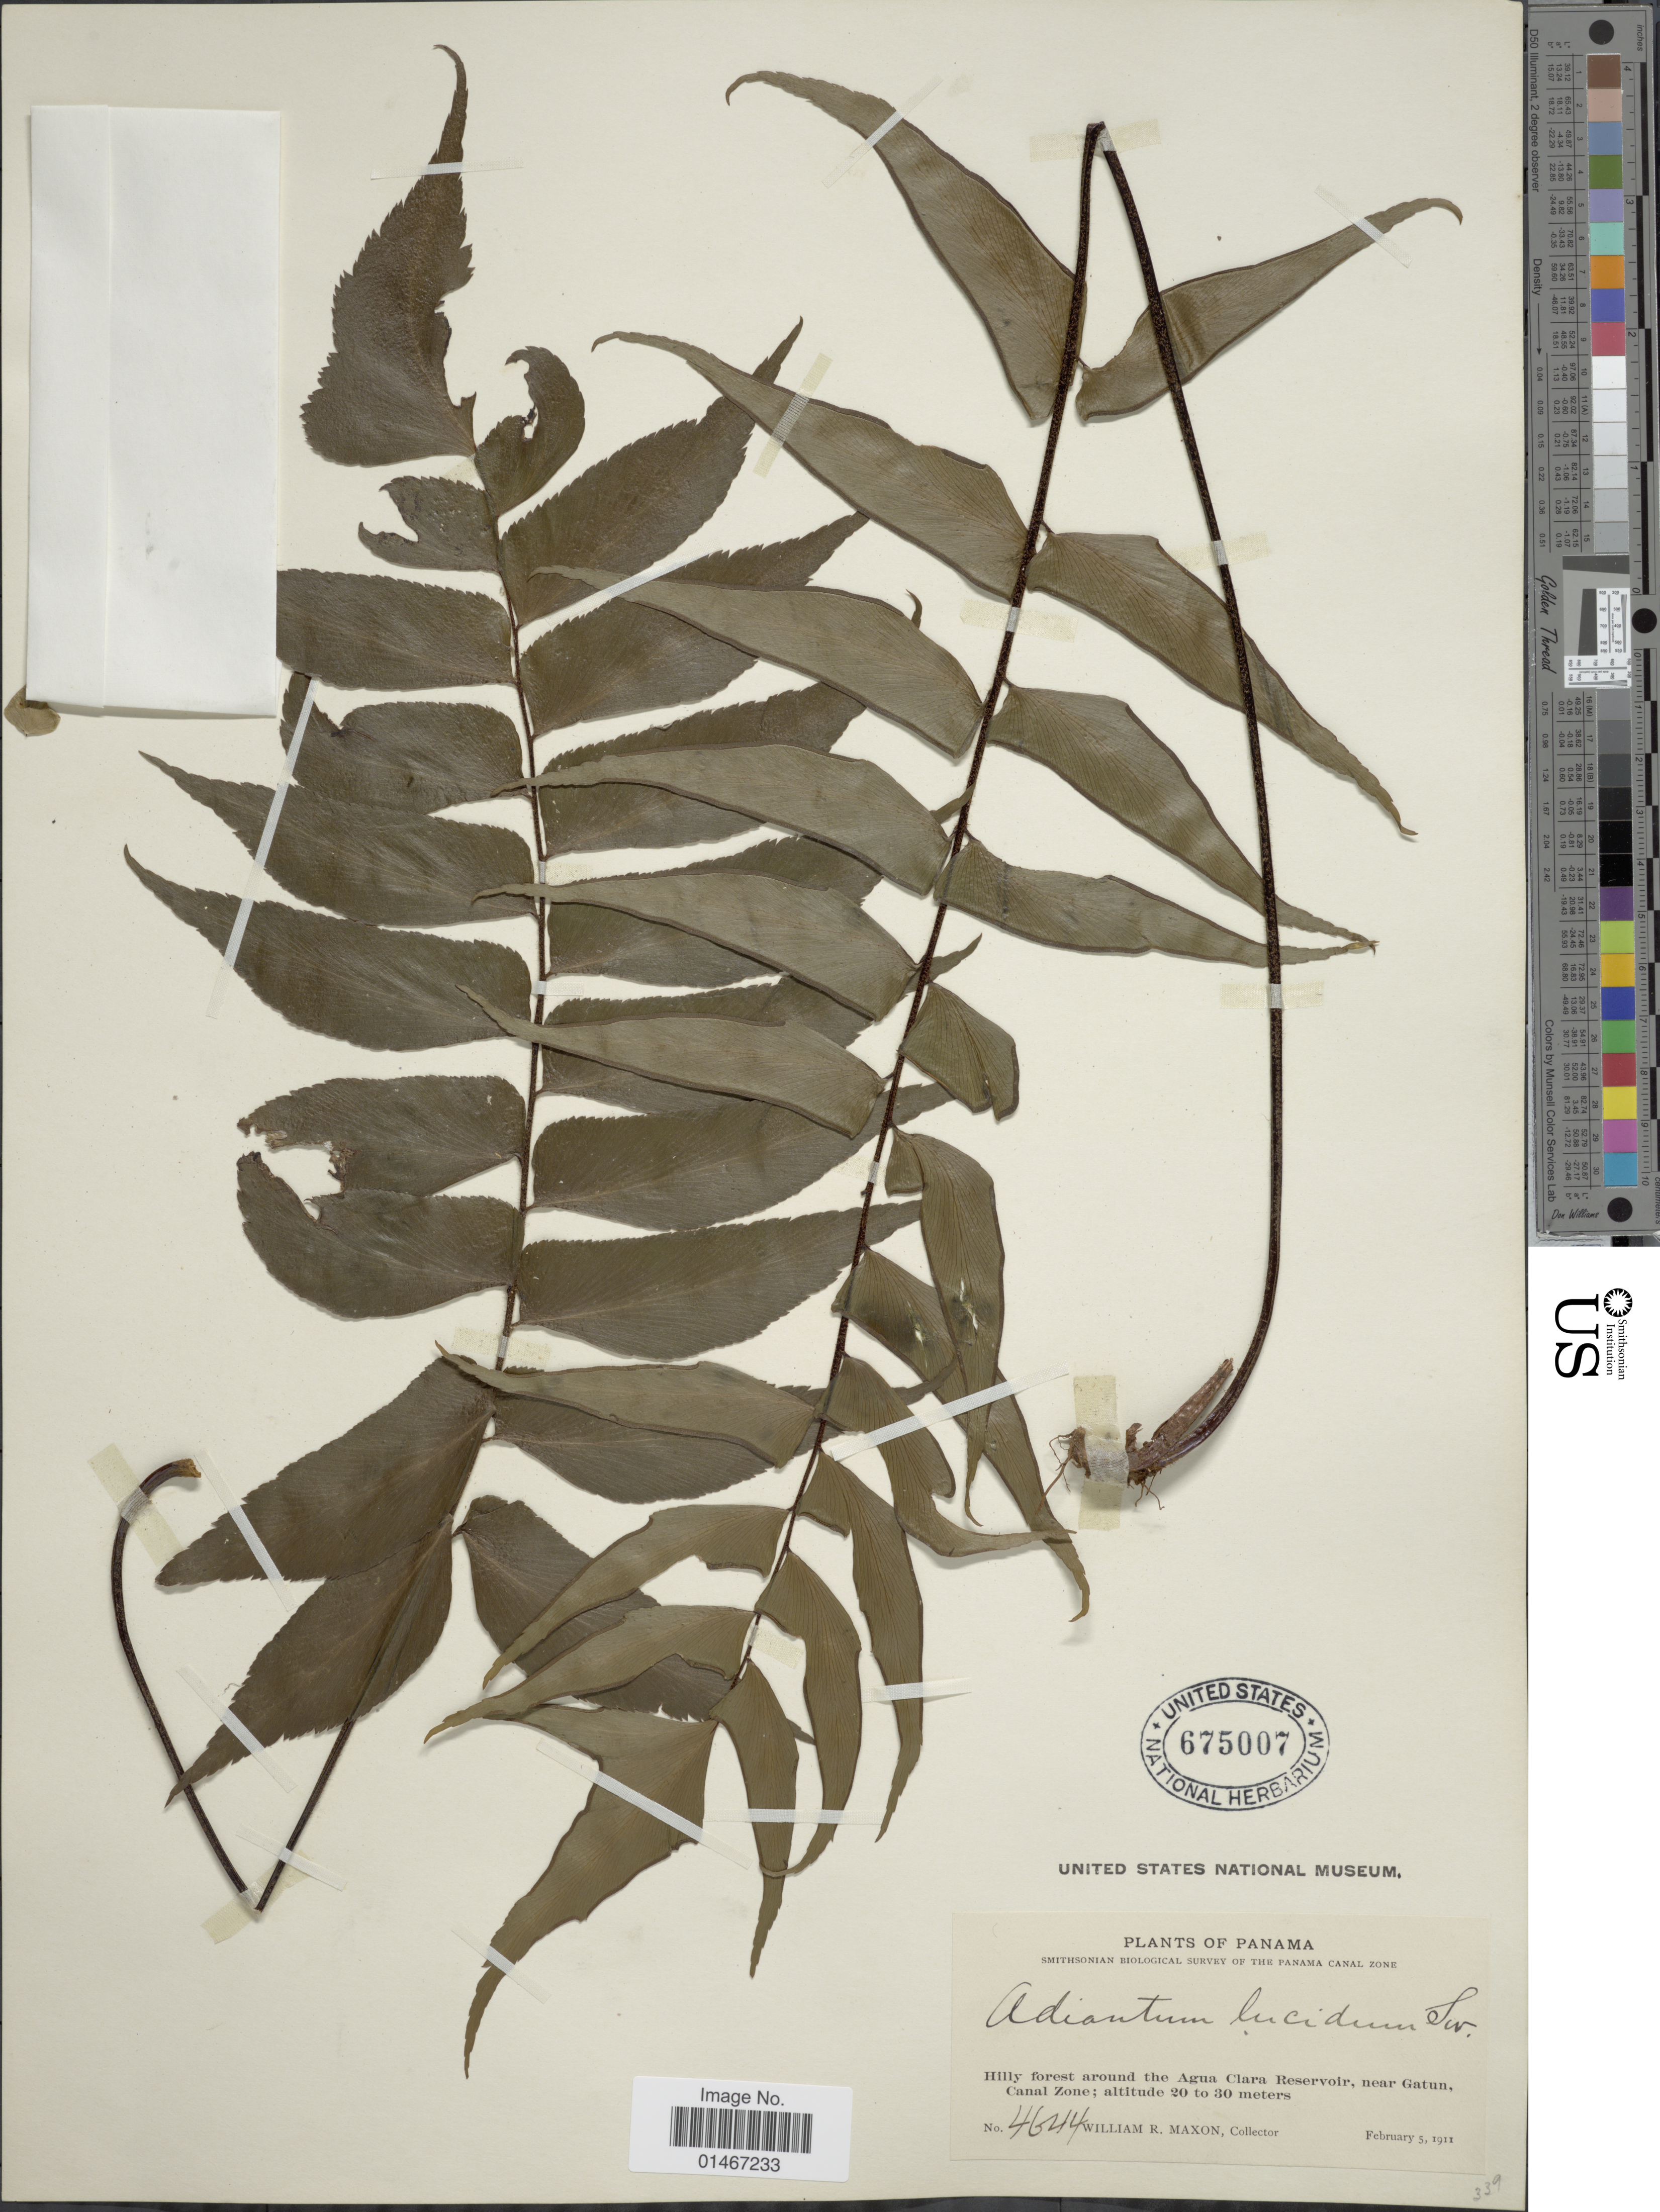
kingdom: Plantae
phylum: Tracheophyta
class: Polypodiopsida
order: Polypodiales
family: Pteridaceae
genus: Adiantum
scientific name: Adiantum lucidum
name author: (Cav.) Sw.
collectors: W. R. Maxon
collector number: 4644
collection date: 1911-02-05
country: Panama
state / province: Colón / Panamá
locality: Hilly forest around the Agua Clara reservoir, near Gatun, Canal Zone.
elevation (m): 20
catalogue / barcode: US 675007